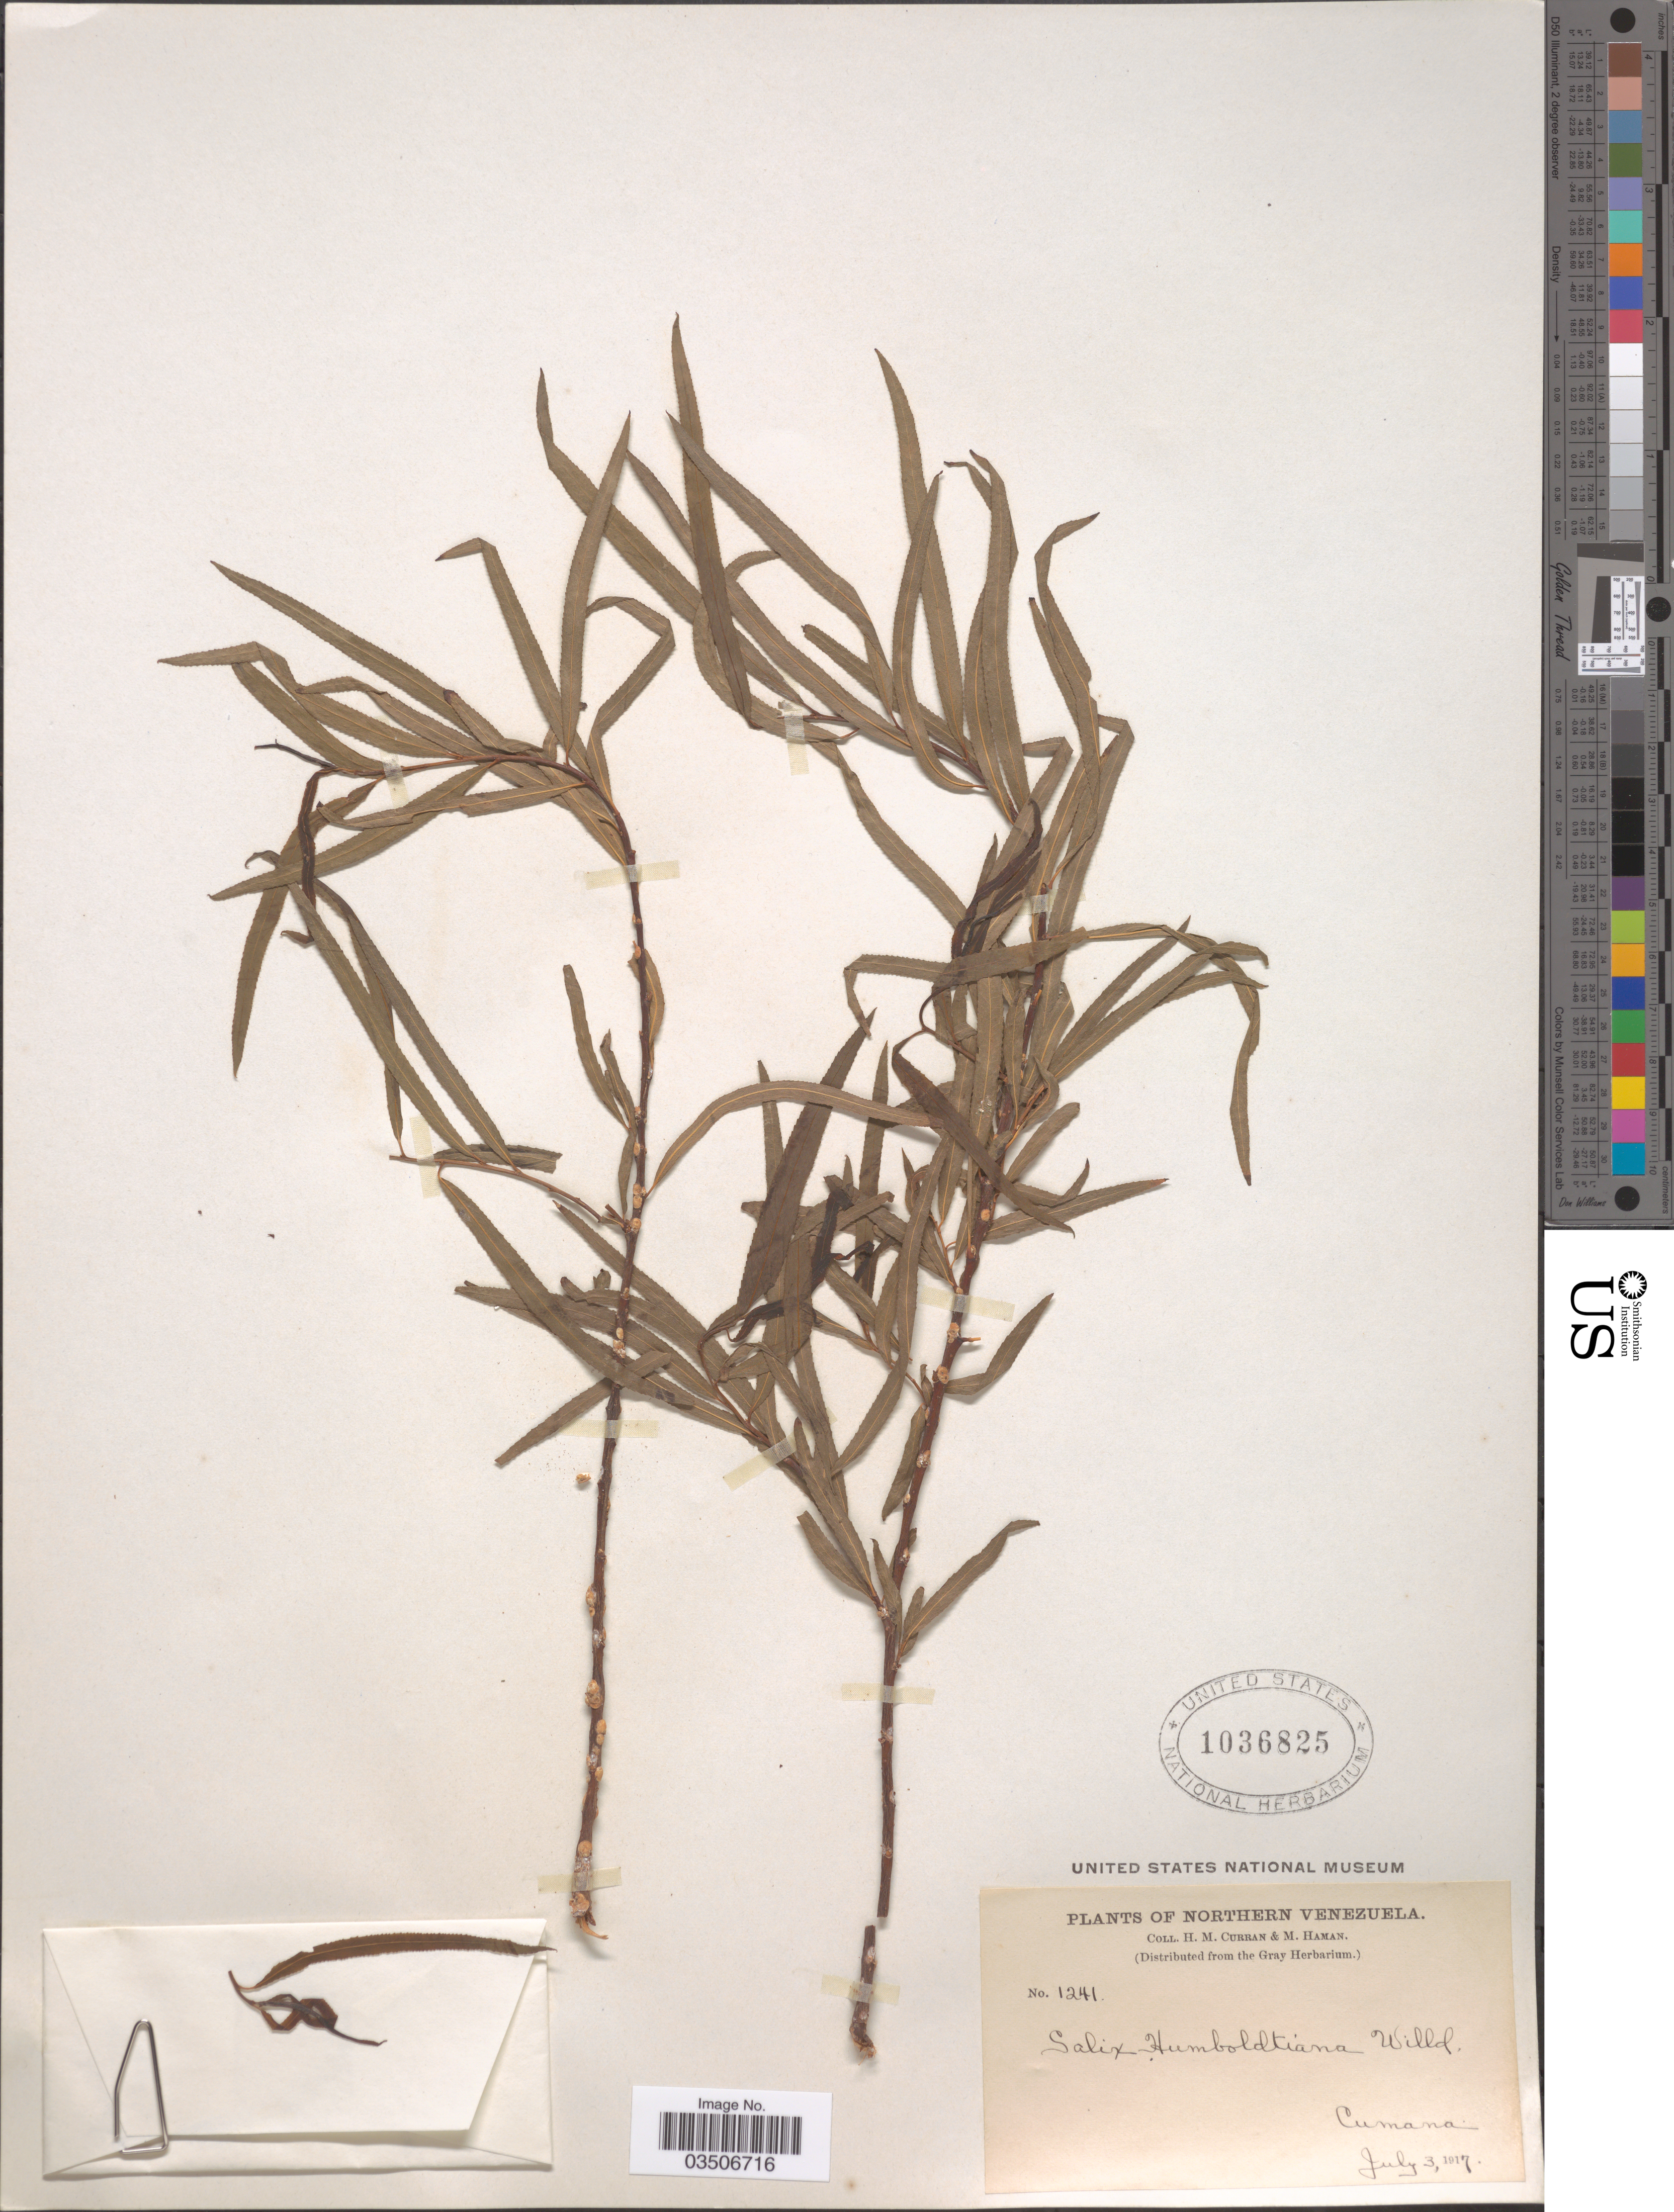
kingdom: Plantae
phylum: Tracheophyta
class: Magnoliopsida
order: Malpighiales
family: Salicaceae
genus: Salix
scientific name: Salix humboldtiana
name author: Willd.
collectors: H. M. Curran & M. Haman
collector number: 1241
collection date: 1917-07-03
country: Venezuela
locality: Northern Venezuela. Cumana.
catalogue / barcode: US 1036825